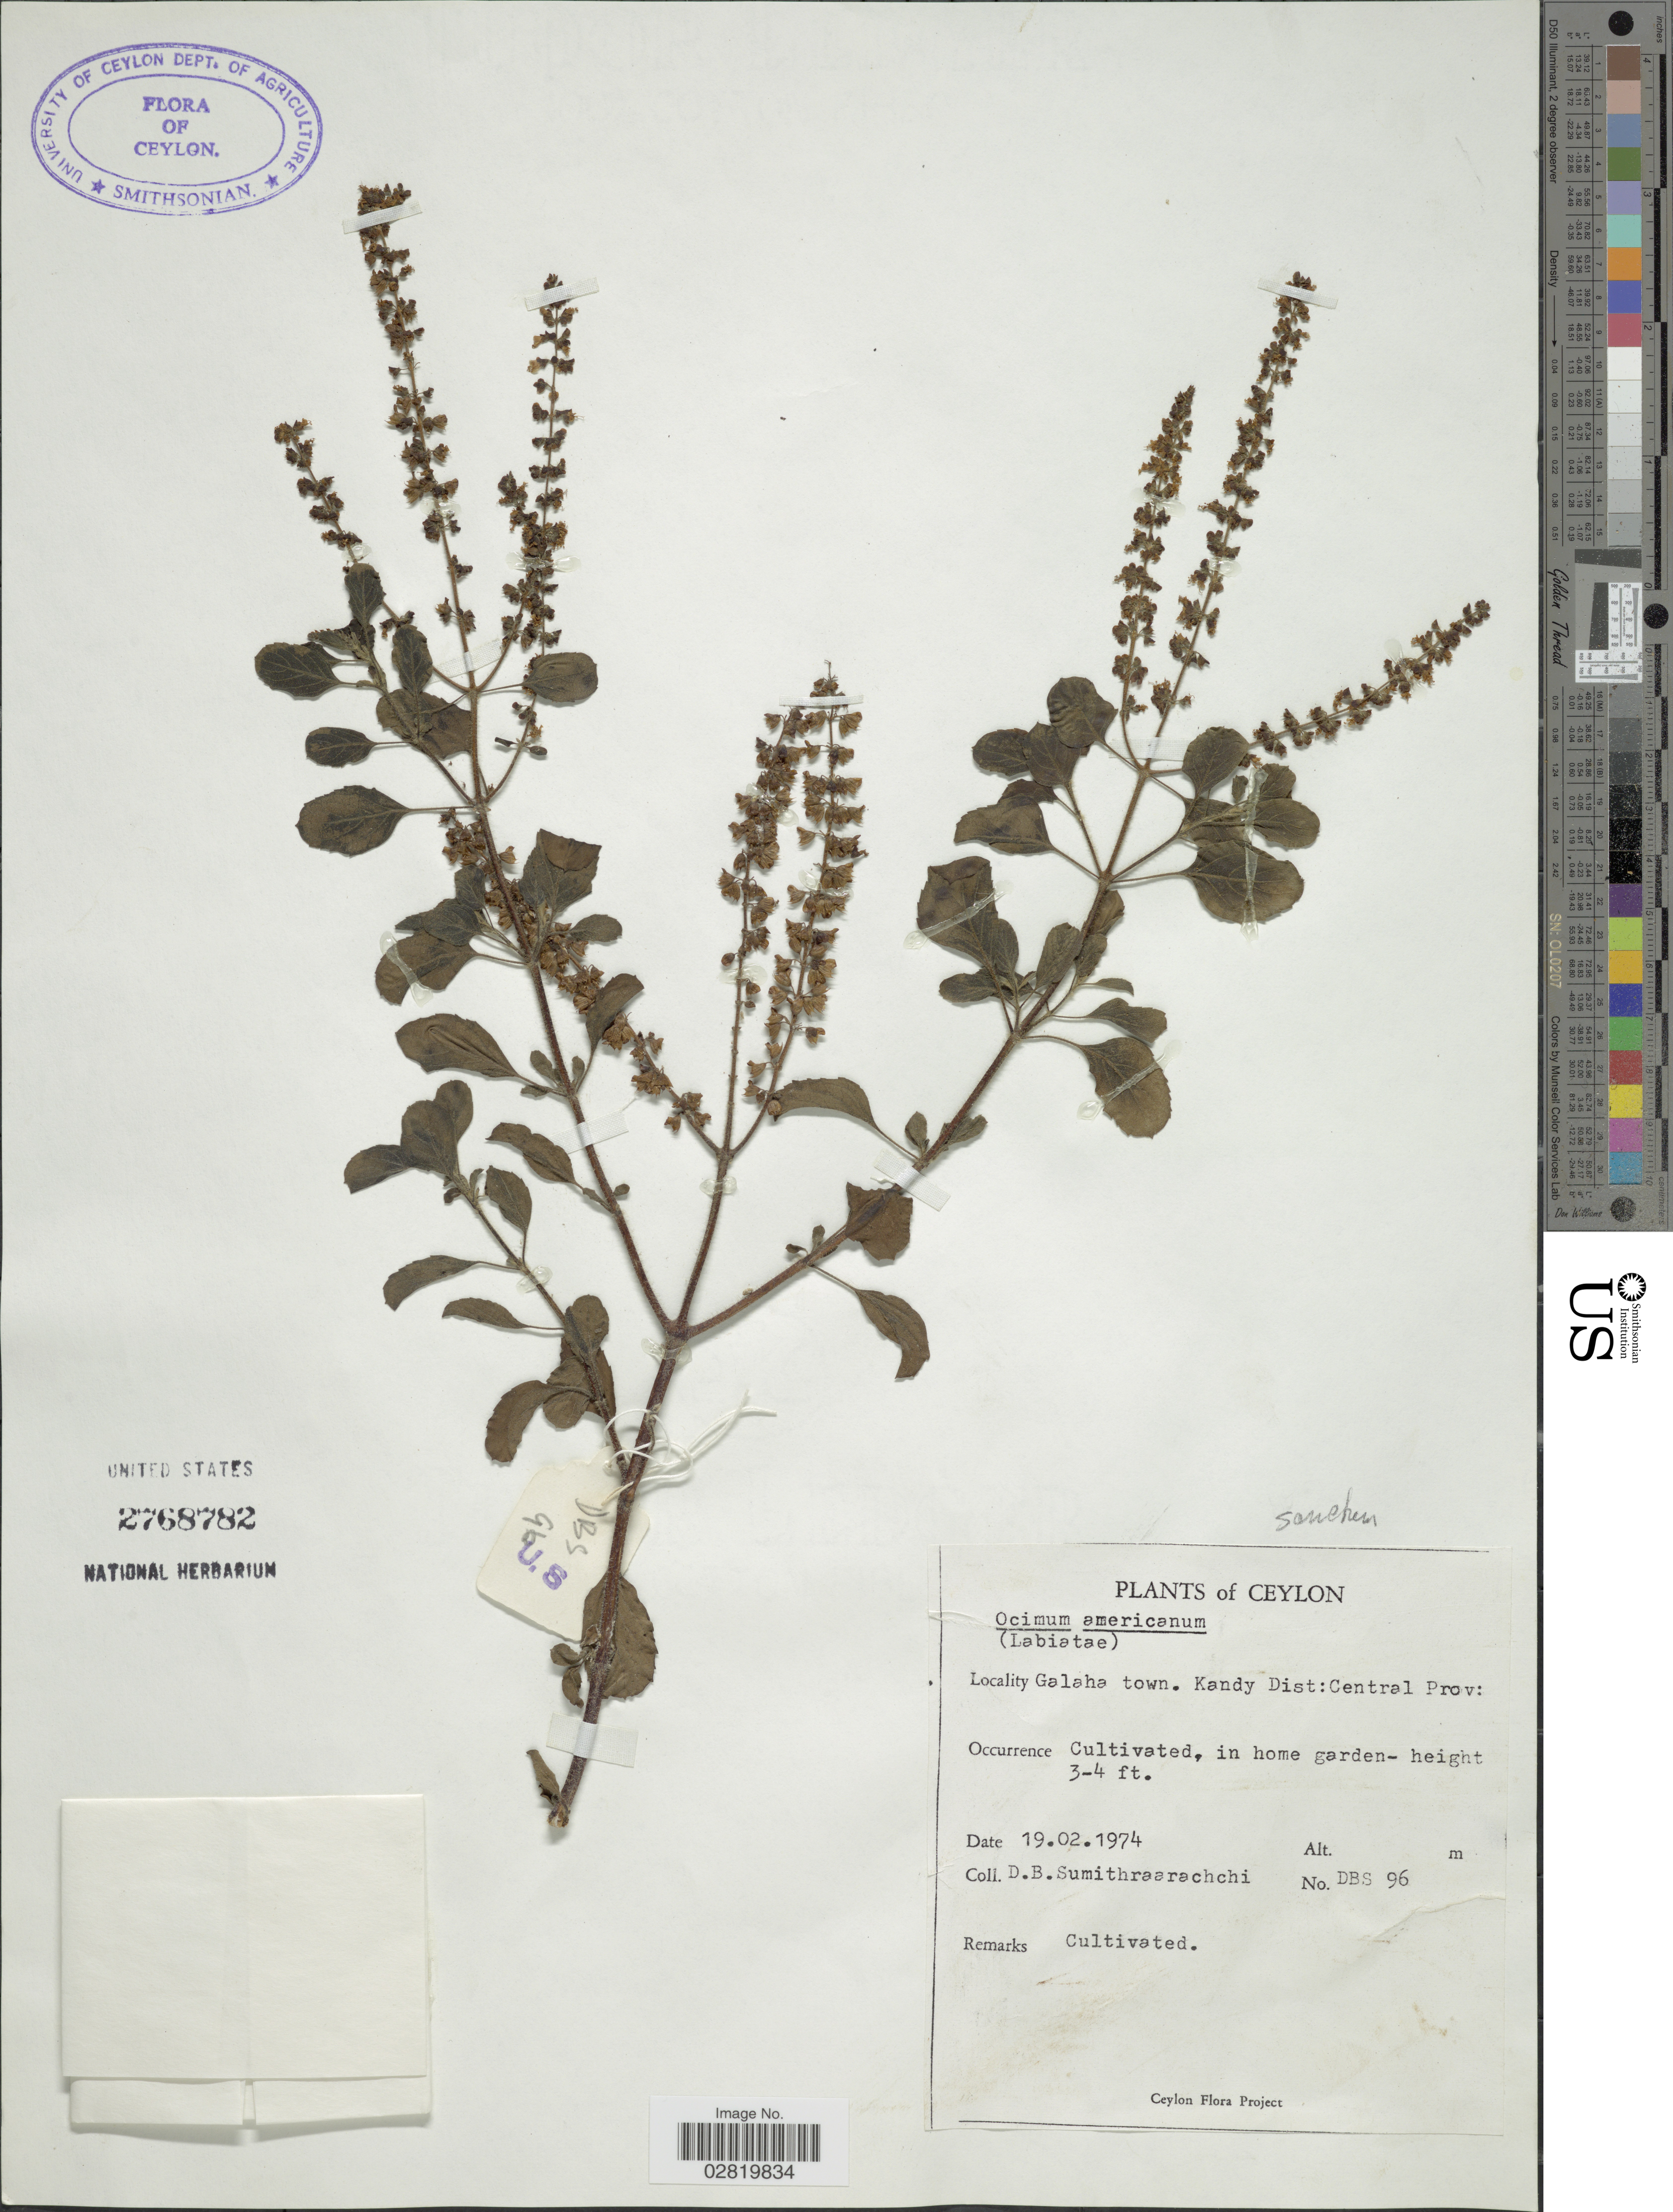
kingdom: Plantae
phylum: Tracheophyta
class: Magnoliopsida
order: Lamiales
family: Lamiaceae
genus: Ocimum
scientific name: Ocimum sanctum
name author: L.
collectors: D. B. Sumithraarachchi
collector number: DBS 96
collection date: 1974-02-19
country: Sri Lanka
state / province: Central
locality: Ceylon, Galaha town, Kandy Dist: Central Prov.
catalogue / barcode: US 2768782